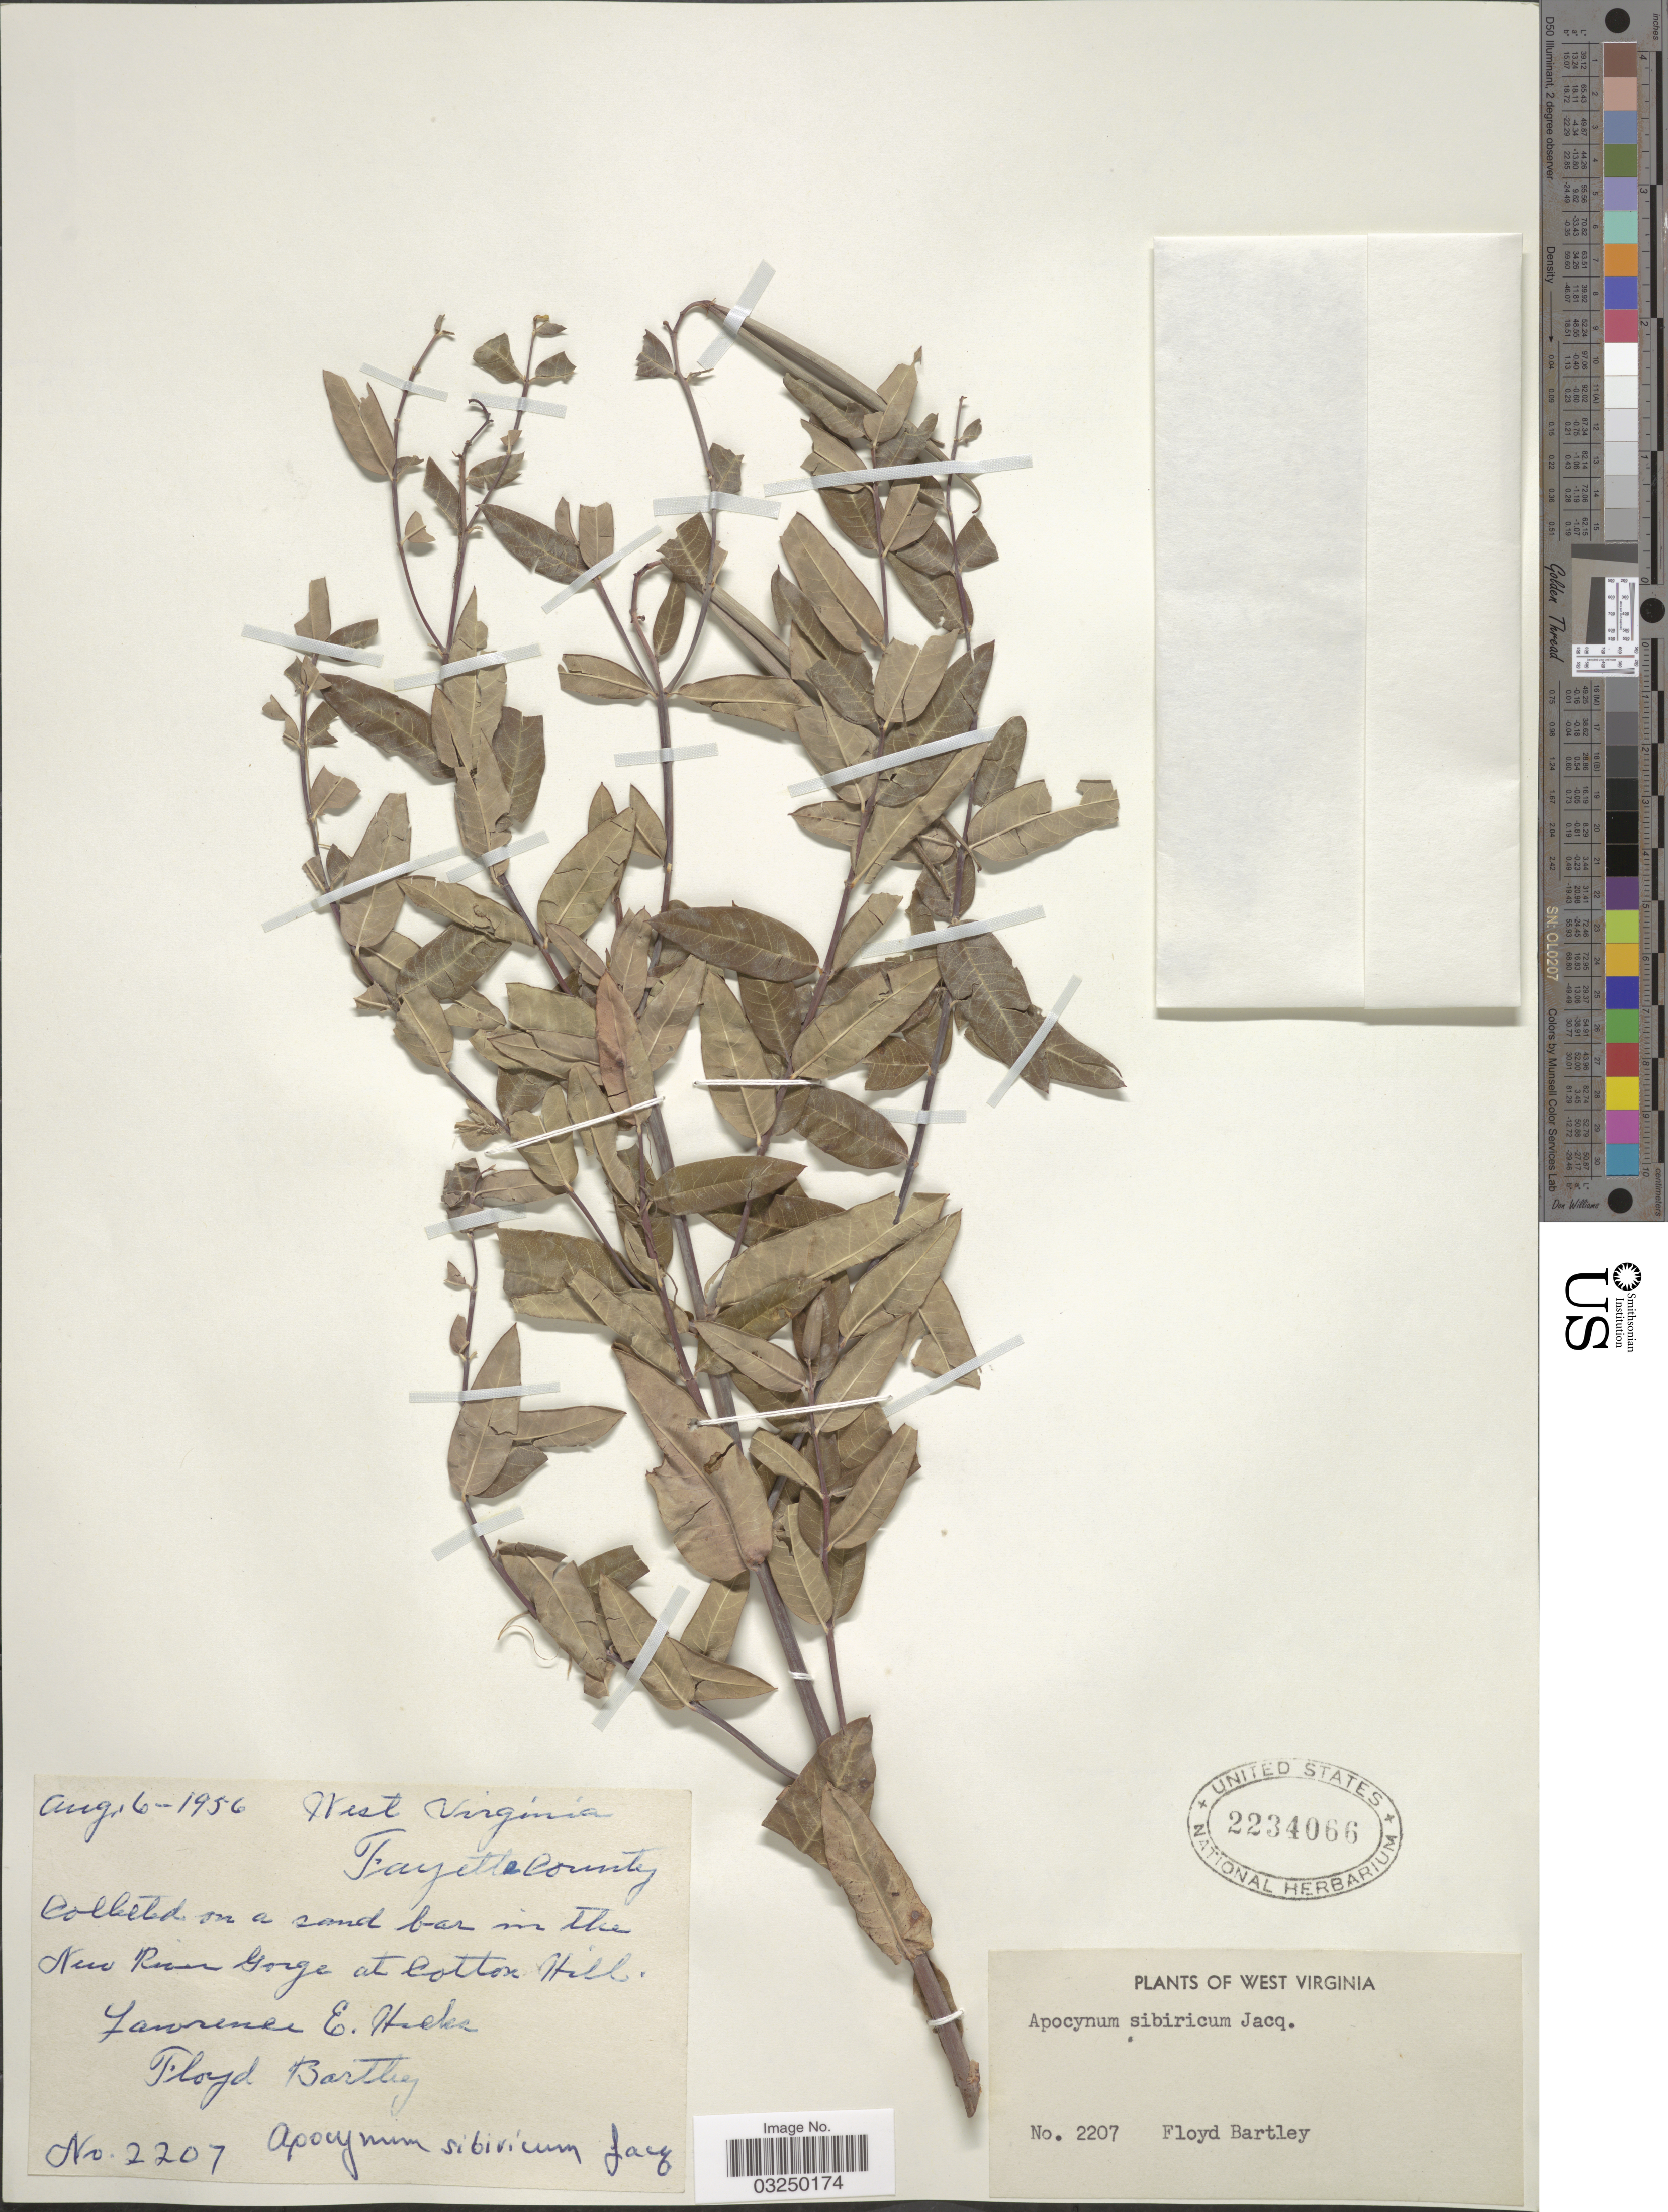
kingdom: Plantae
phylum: Tracheophyta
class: Magnoliopsida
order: Gentianales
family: Apocynaceae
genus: Apocynum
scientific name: Apocynum sibiricum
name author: Jacq.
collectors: L. E. Hicks & F. Bartley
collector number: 2207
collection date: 1956-08-06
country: United States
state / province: West Virginia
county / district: Fayette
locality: Fayette County. On a sand bar in the New River Gorge at Cotton Hill.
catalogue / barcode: US 2234066